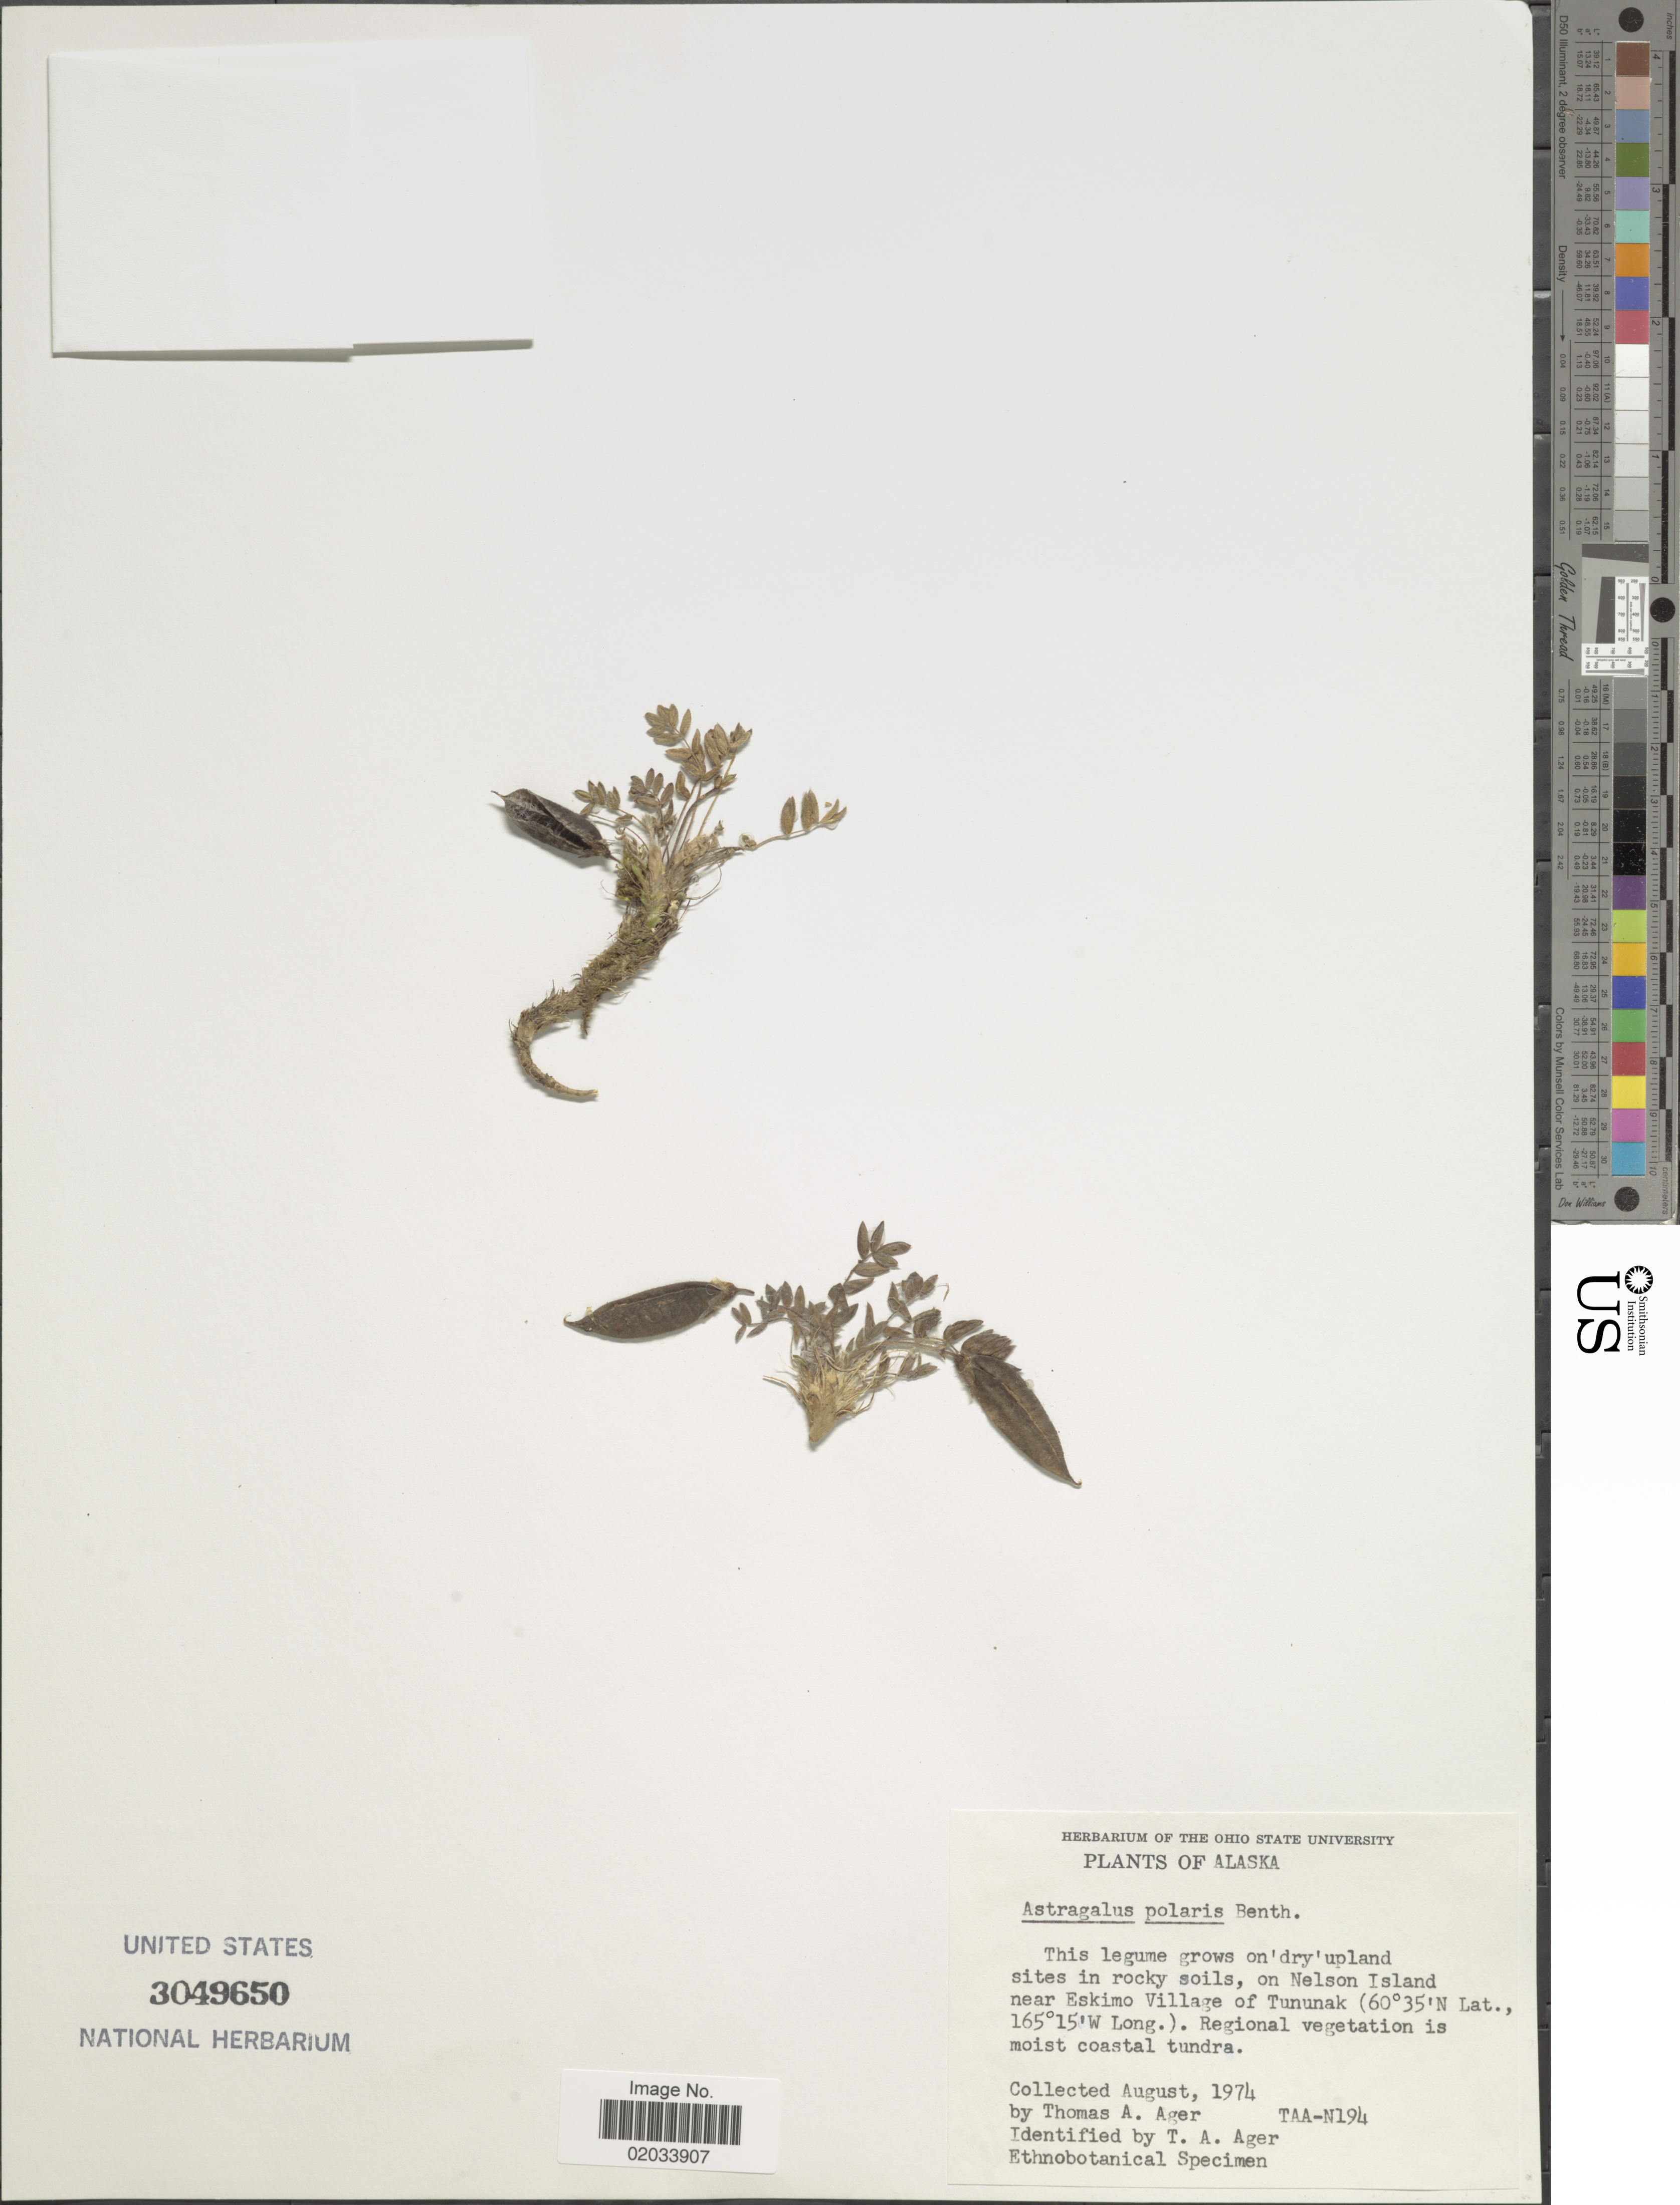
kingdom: Plantae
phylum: Tracheophyta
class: Magnoliopsida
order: Fabales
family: Fabaceae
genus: Astragalus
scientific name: Astragalus polaris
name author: (Seem.) Benth.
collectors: T. A. Ager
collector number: TAA-N194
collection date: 1974-08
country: United States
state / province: Alaska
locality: On Nelson Island near Eskimo Village of Tununak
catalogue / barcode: US 3049650